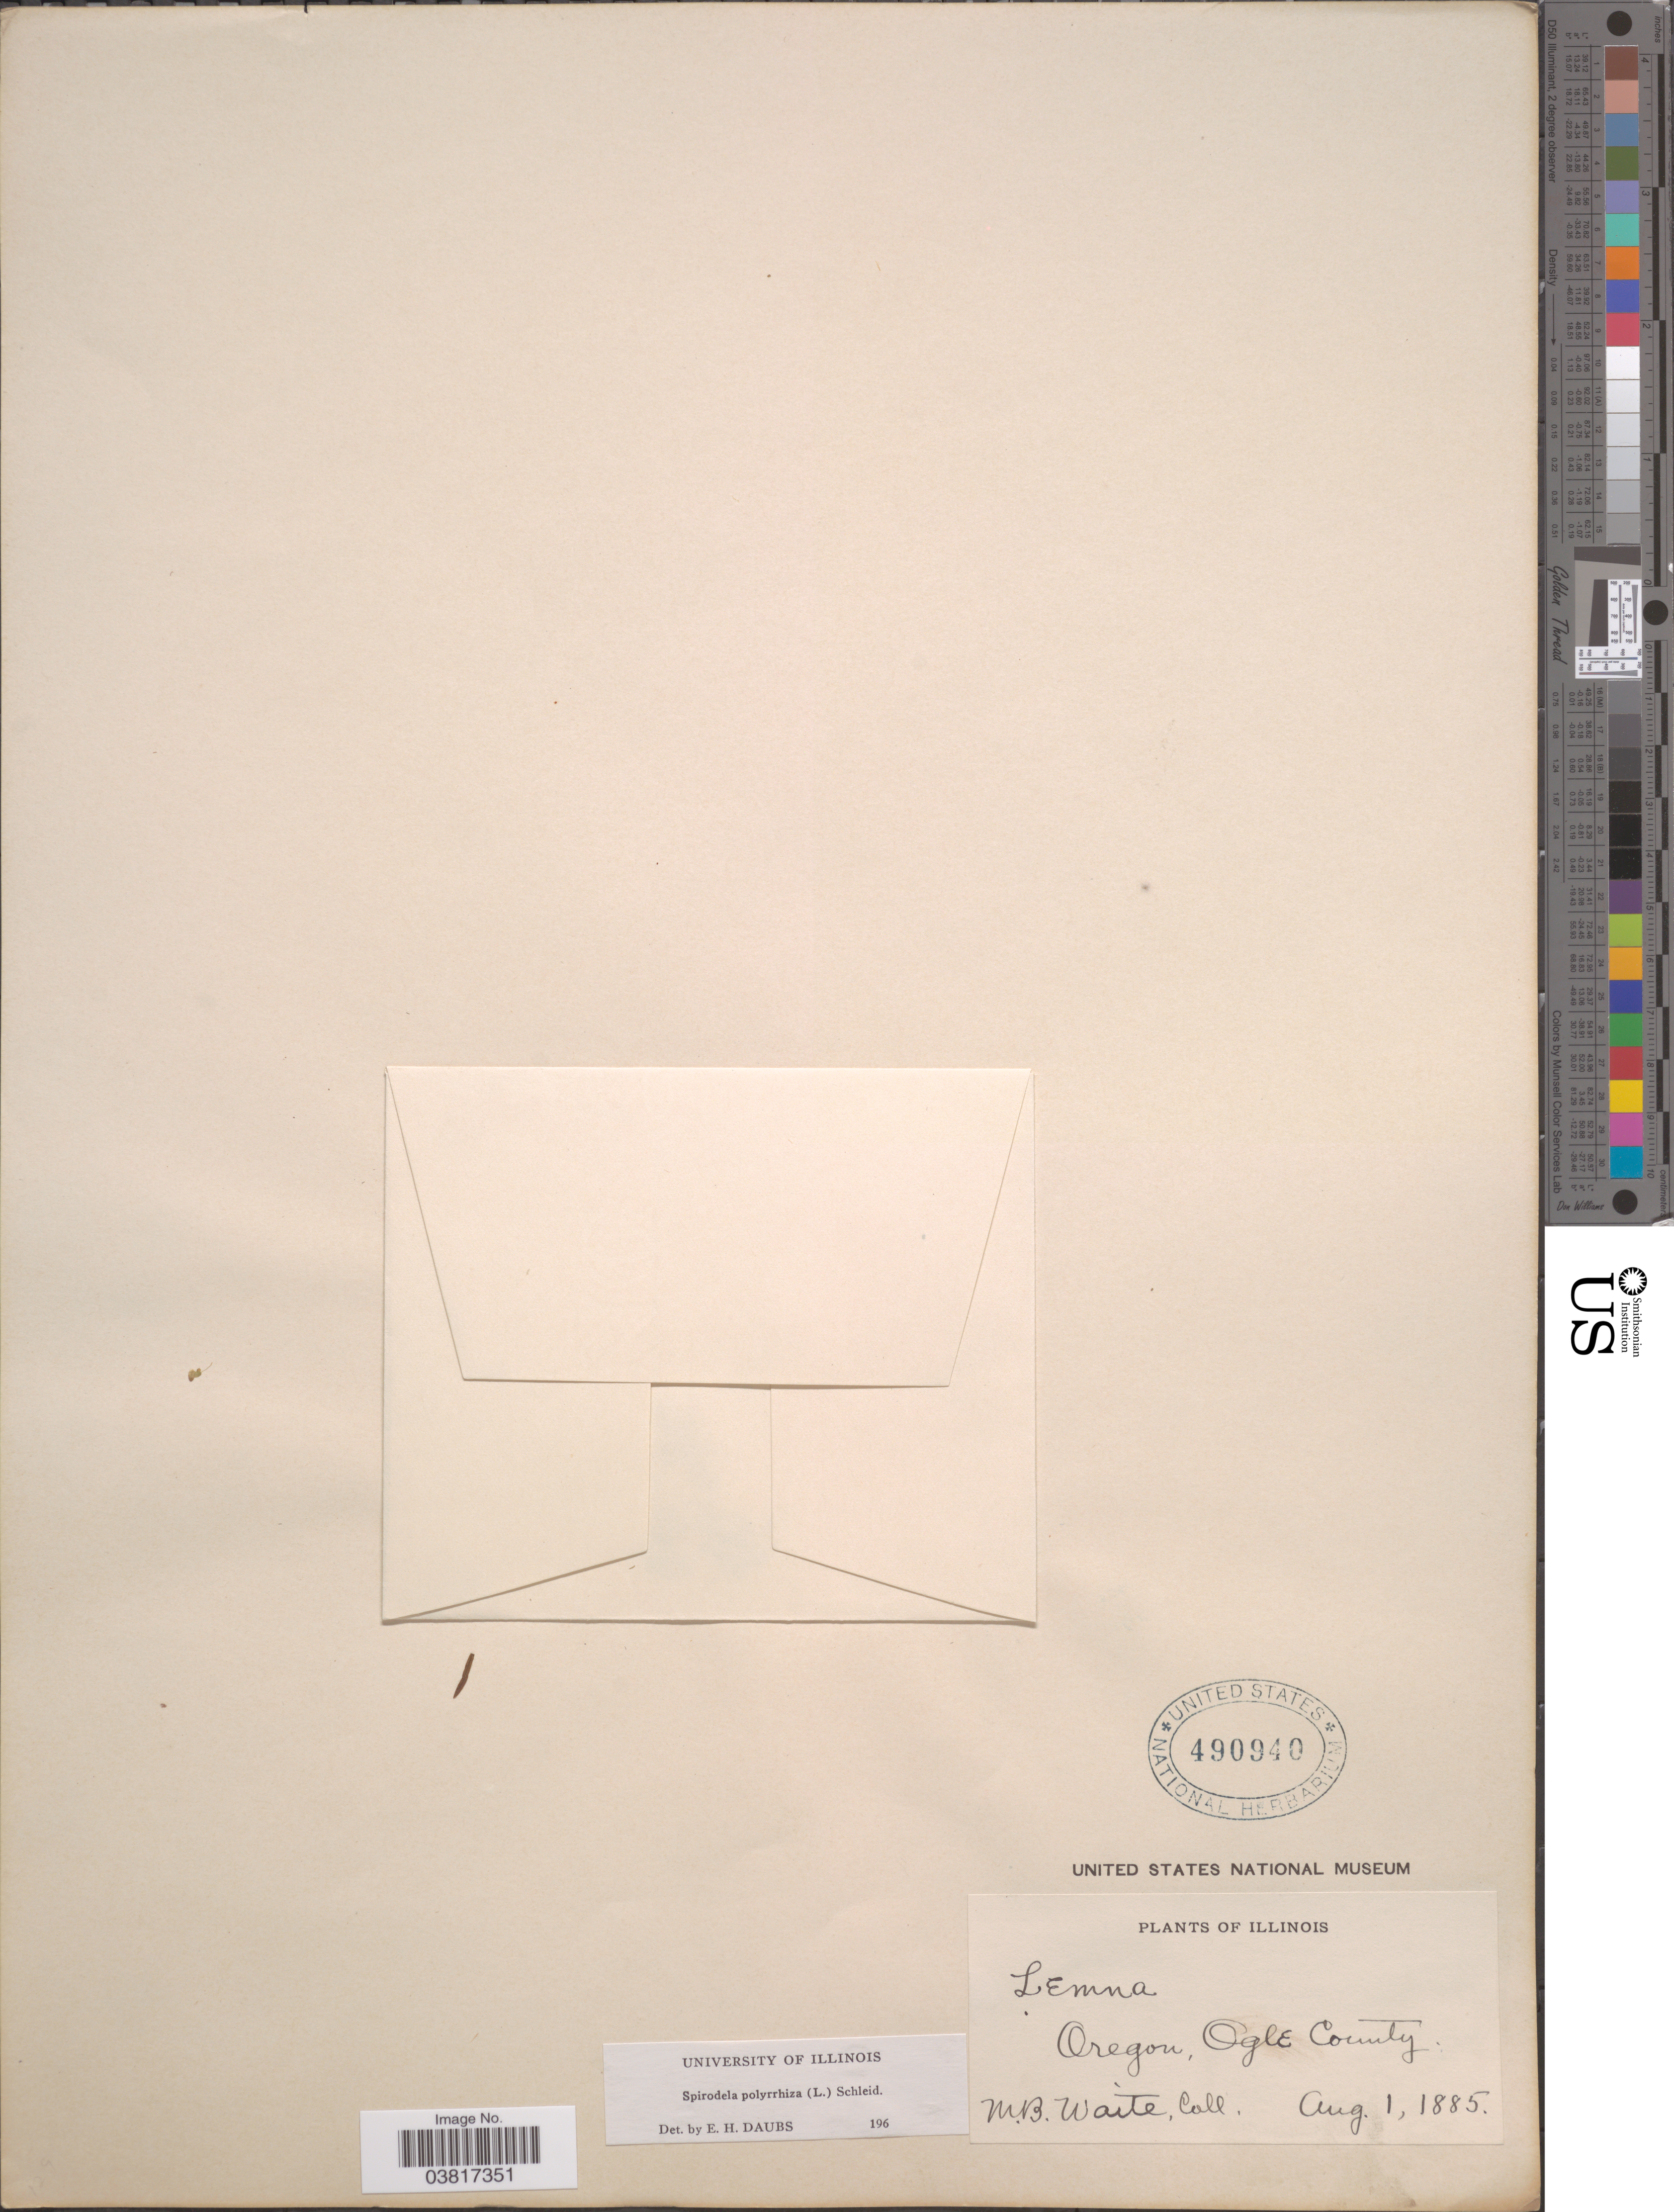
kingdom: Plantae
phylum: Tracheophyta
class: Liliopsida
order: Alismatales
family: Araceae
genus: Spirodela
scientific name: Spirodela polyrrhiza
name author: (L.) Schleid.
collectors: M. B. Waite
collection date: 1885-08-01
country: United States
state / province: Oregon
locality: Ogle County.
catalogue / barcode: US 490940